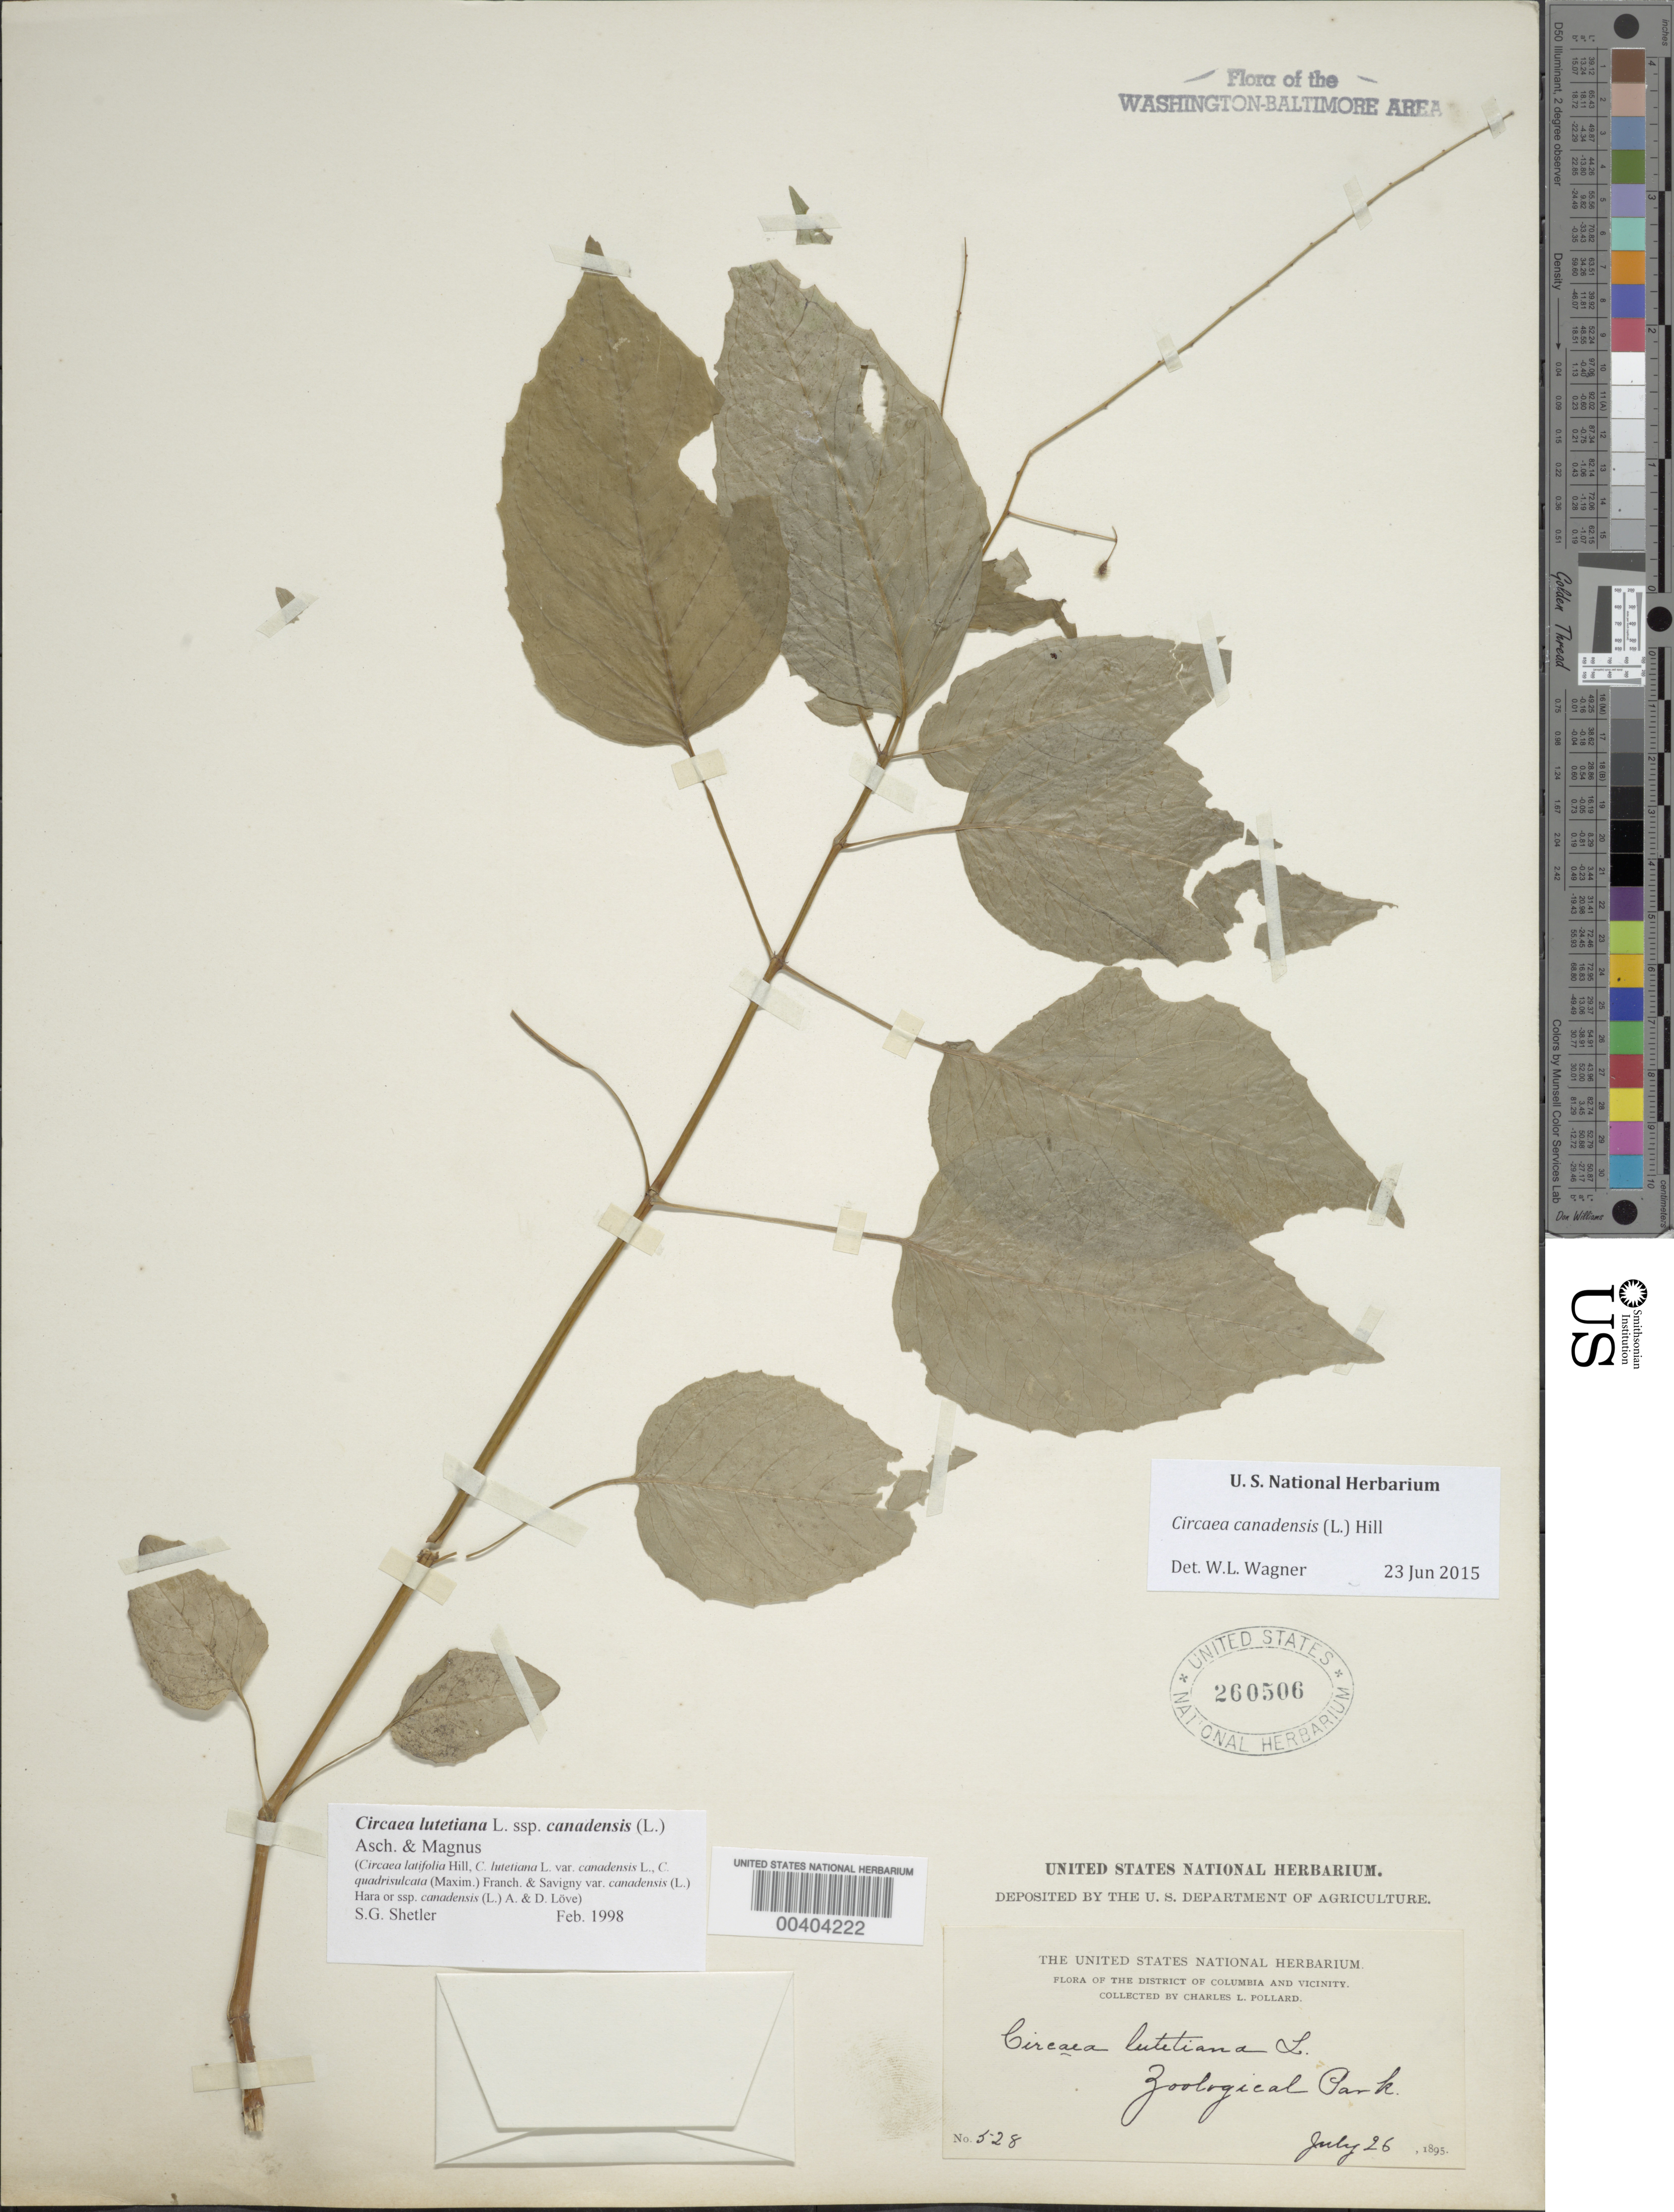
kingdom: Plantae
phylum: Tracheophyta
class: Magnoliopsida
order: Myrtales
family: Onagraceae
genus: Circaea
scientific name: Circaea canadensis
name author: (L.) Hill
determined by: Wagner, W. L., (BOT), Smithsonian Institution - National Museum of Natural History (UNITED STATES)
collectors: C. L. Pollard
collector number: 528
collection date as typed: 26 Jul 1895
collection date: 1895-07-26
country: United States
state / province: District of Columbia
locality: Zoological Park Rock Creek Park and Vicinity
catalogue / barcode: US 260506